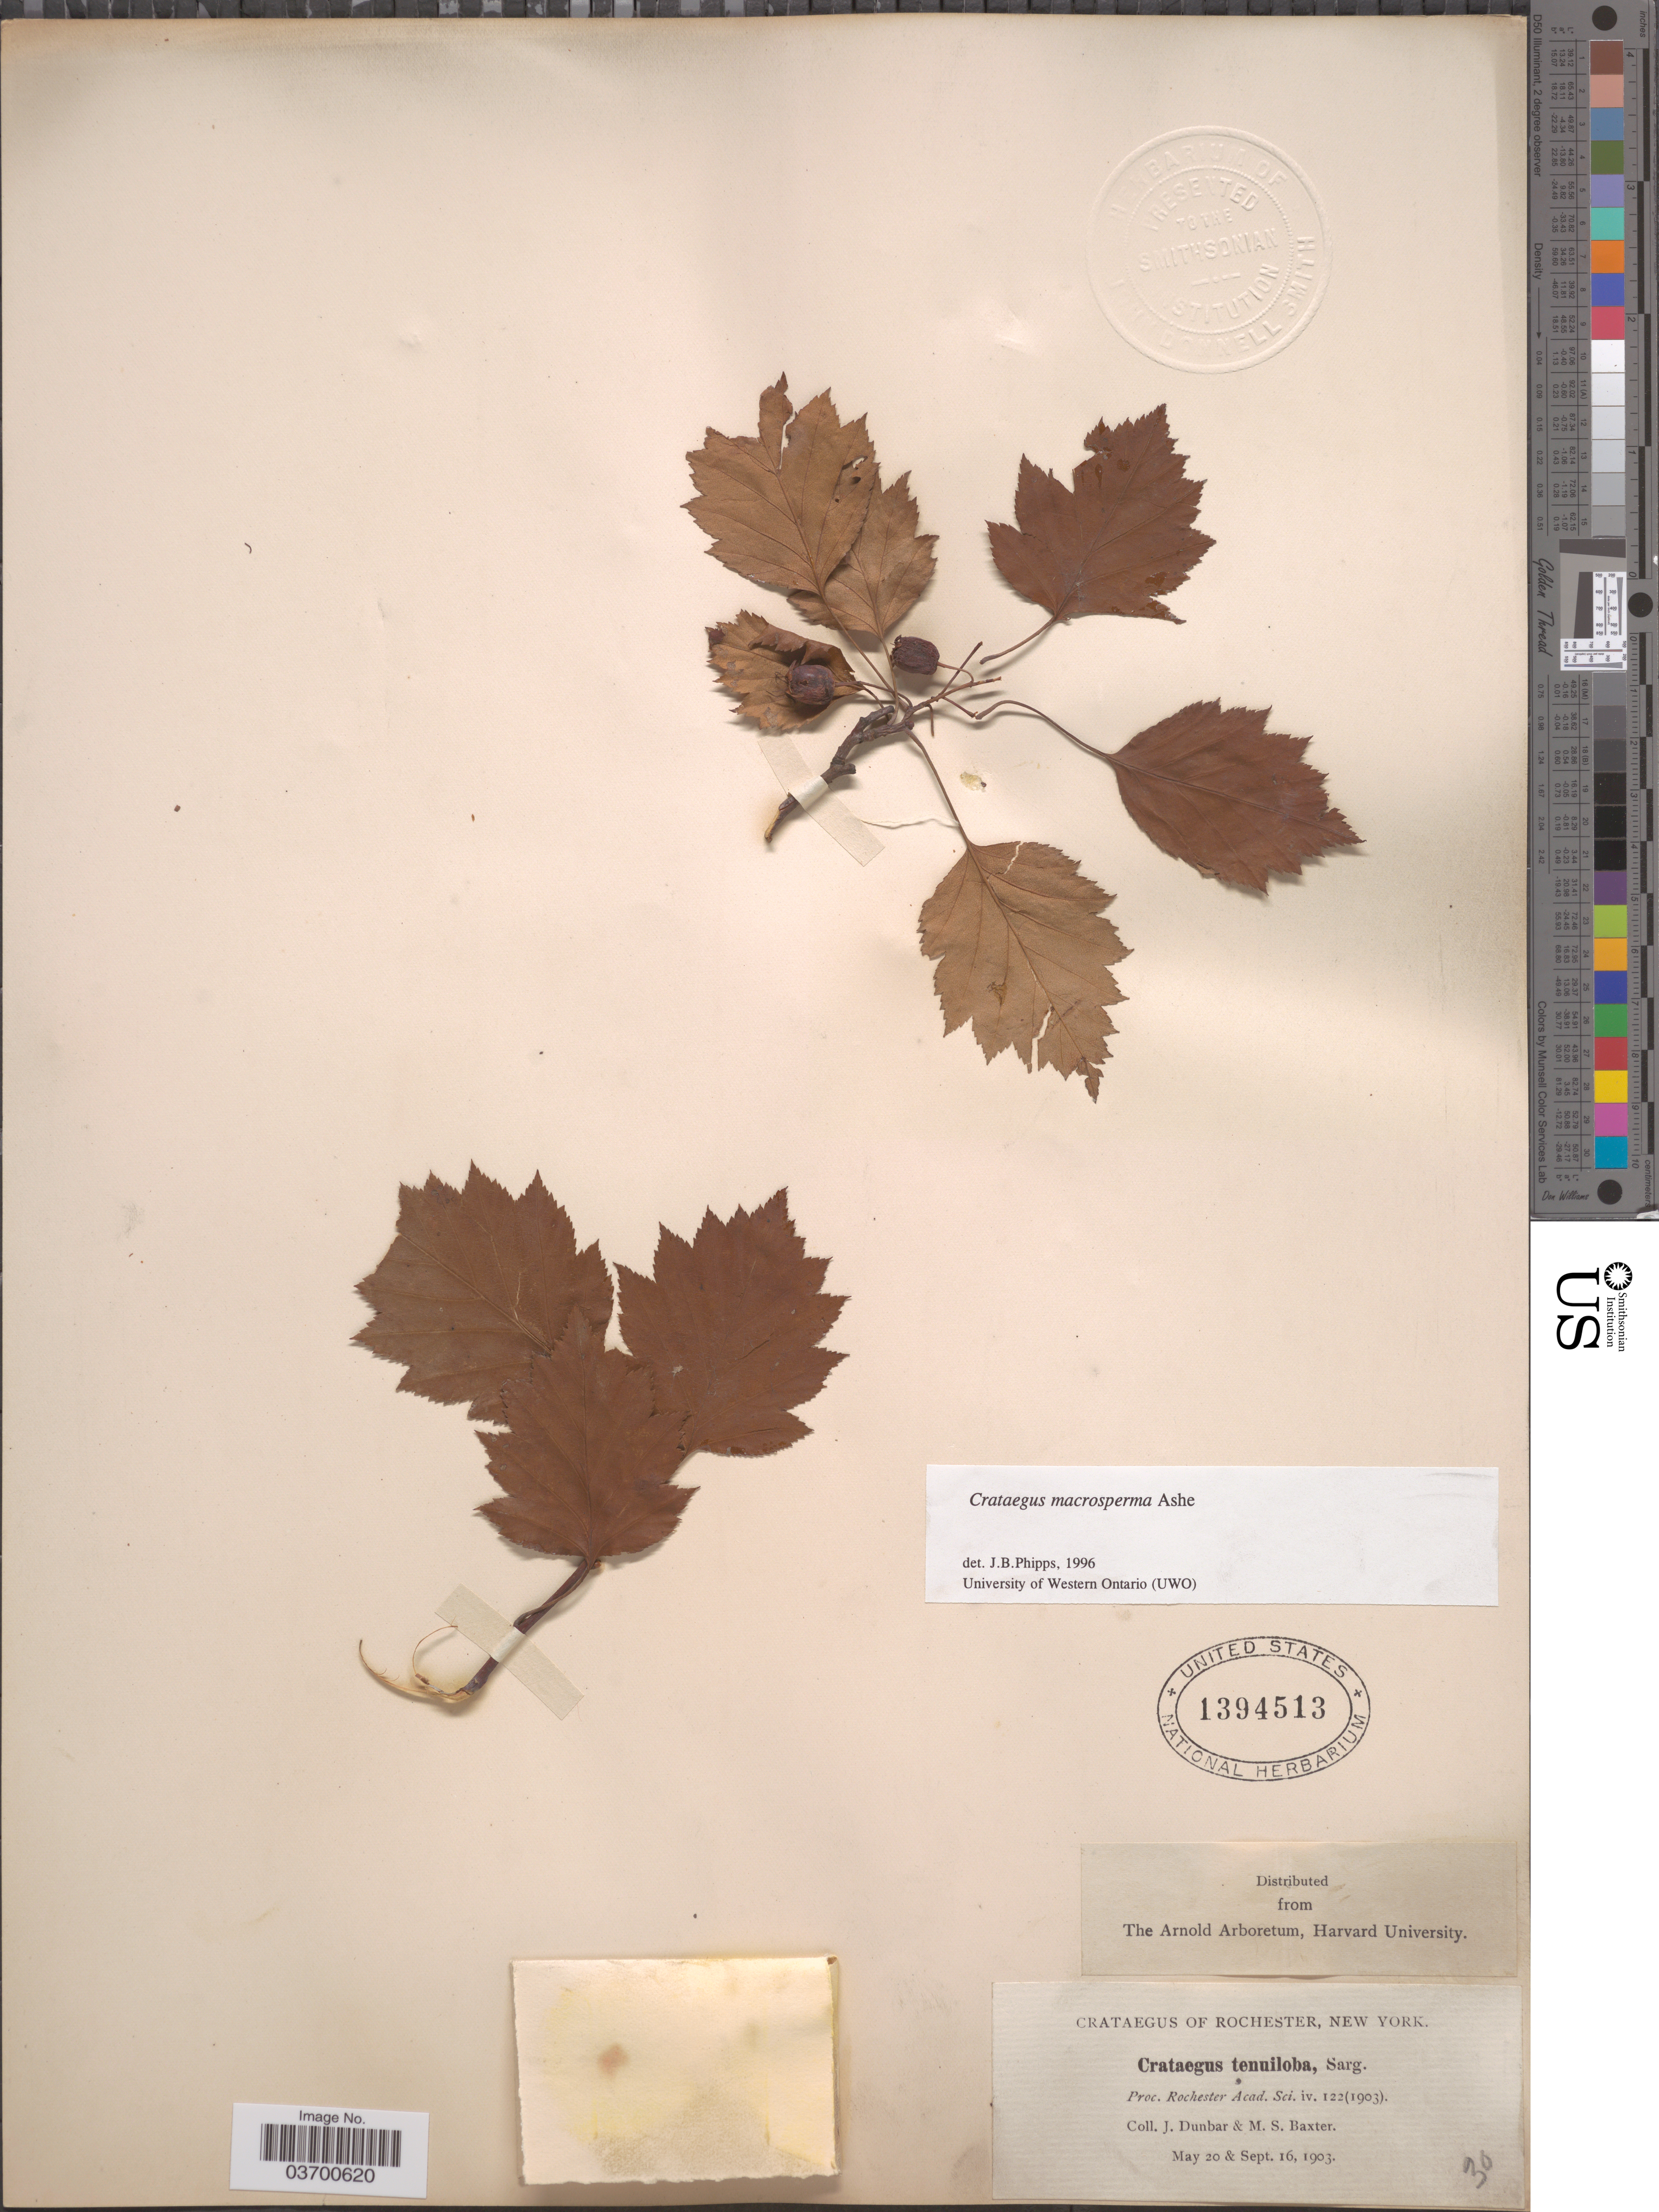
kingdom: Plantae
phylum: Tracheophyta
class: Magnoliopsida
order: Rosales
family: Rosaceae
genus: Crataegus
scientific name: Crataegus macrosperma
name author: Ashe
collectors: J. Dunbar & M. Baxter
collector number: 30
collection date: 1903-05-20/1903-09-16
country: United States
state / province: New York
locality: Rochester.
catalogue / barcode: US 1394513